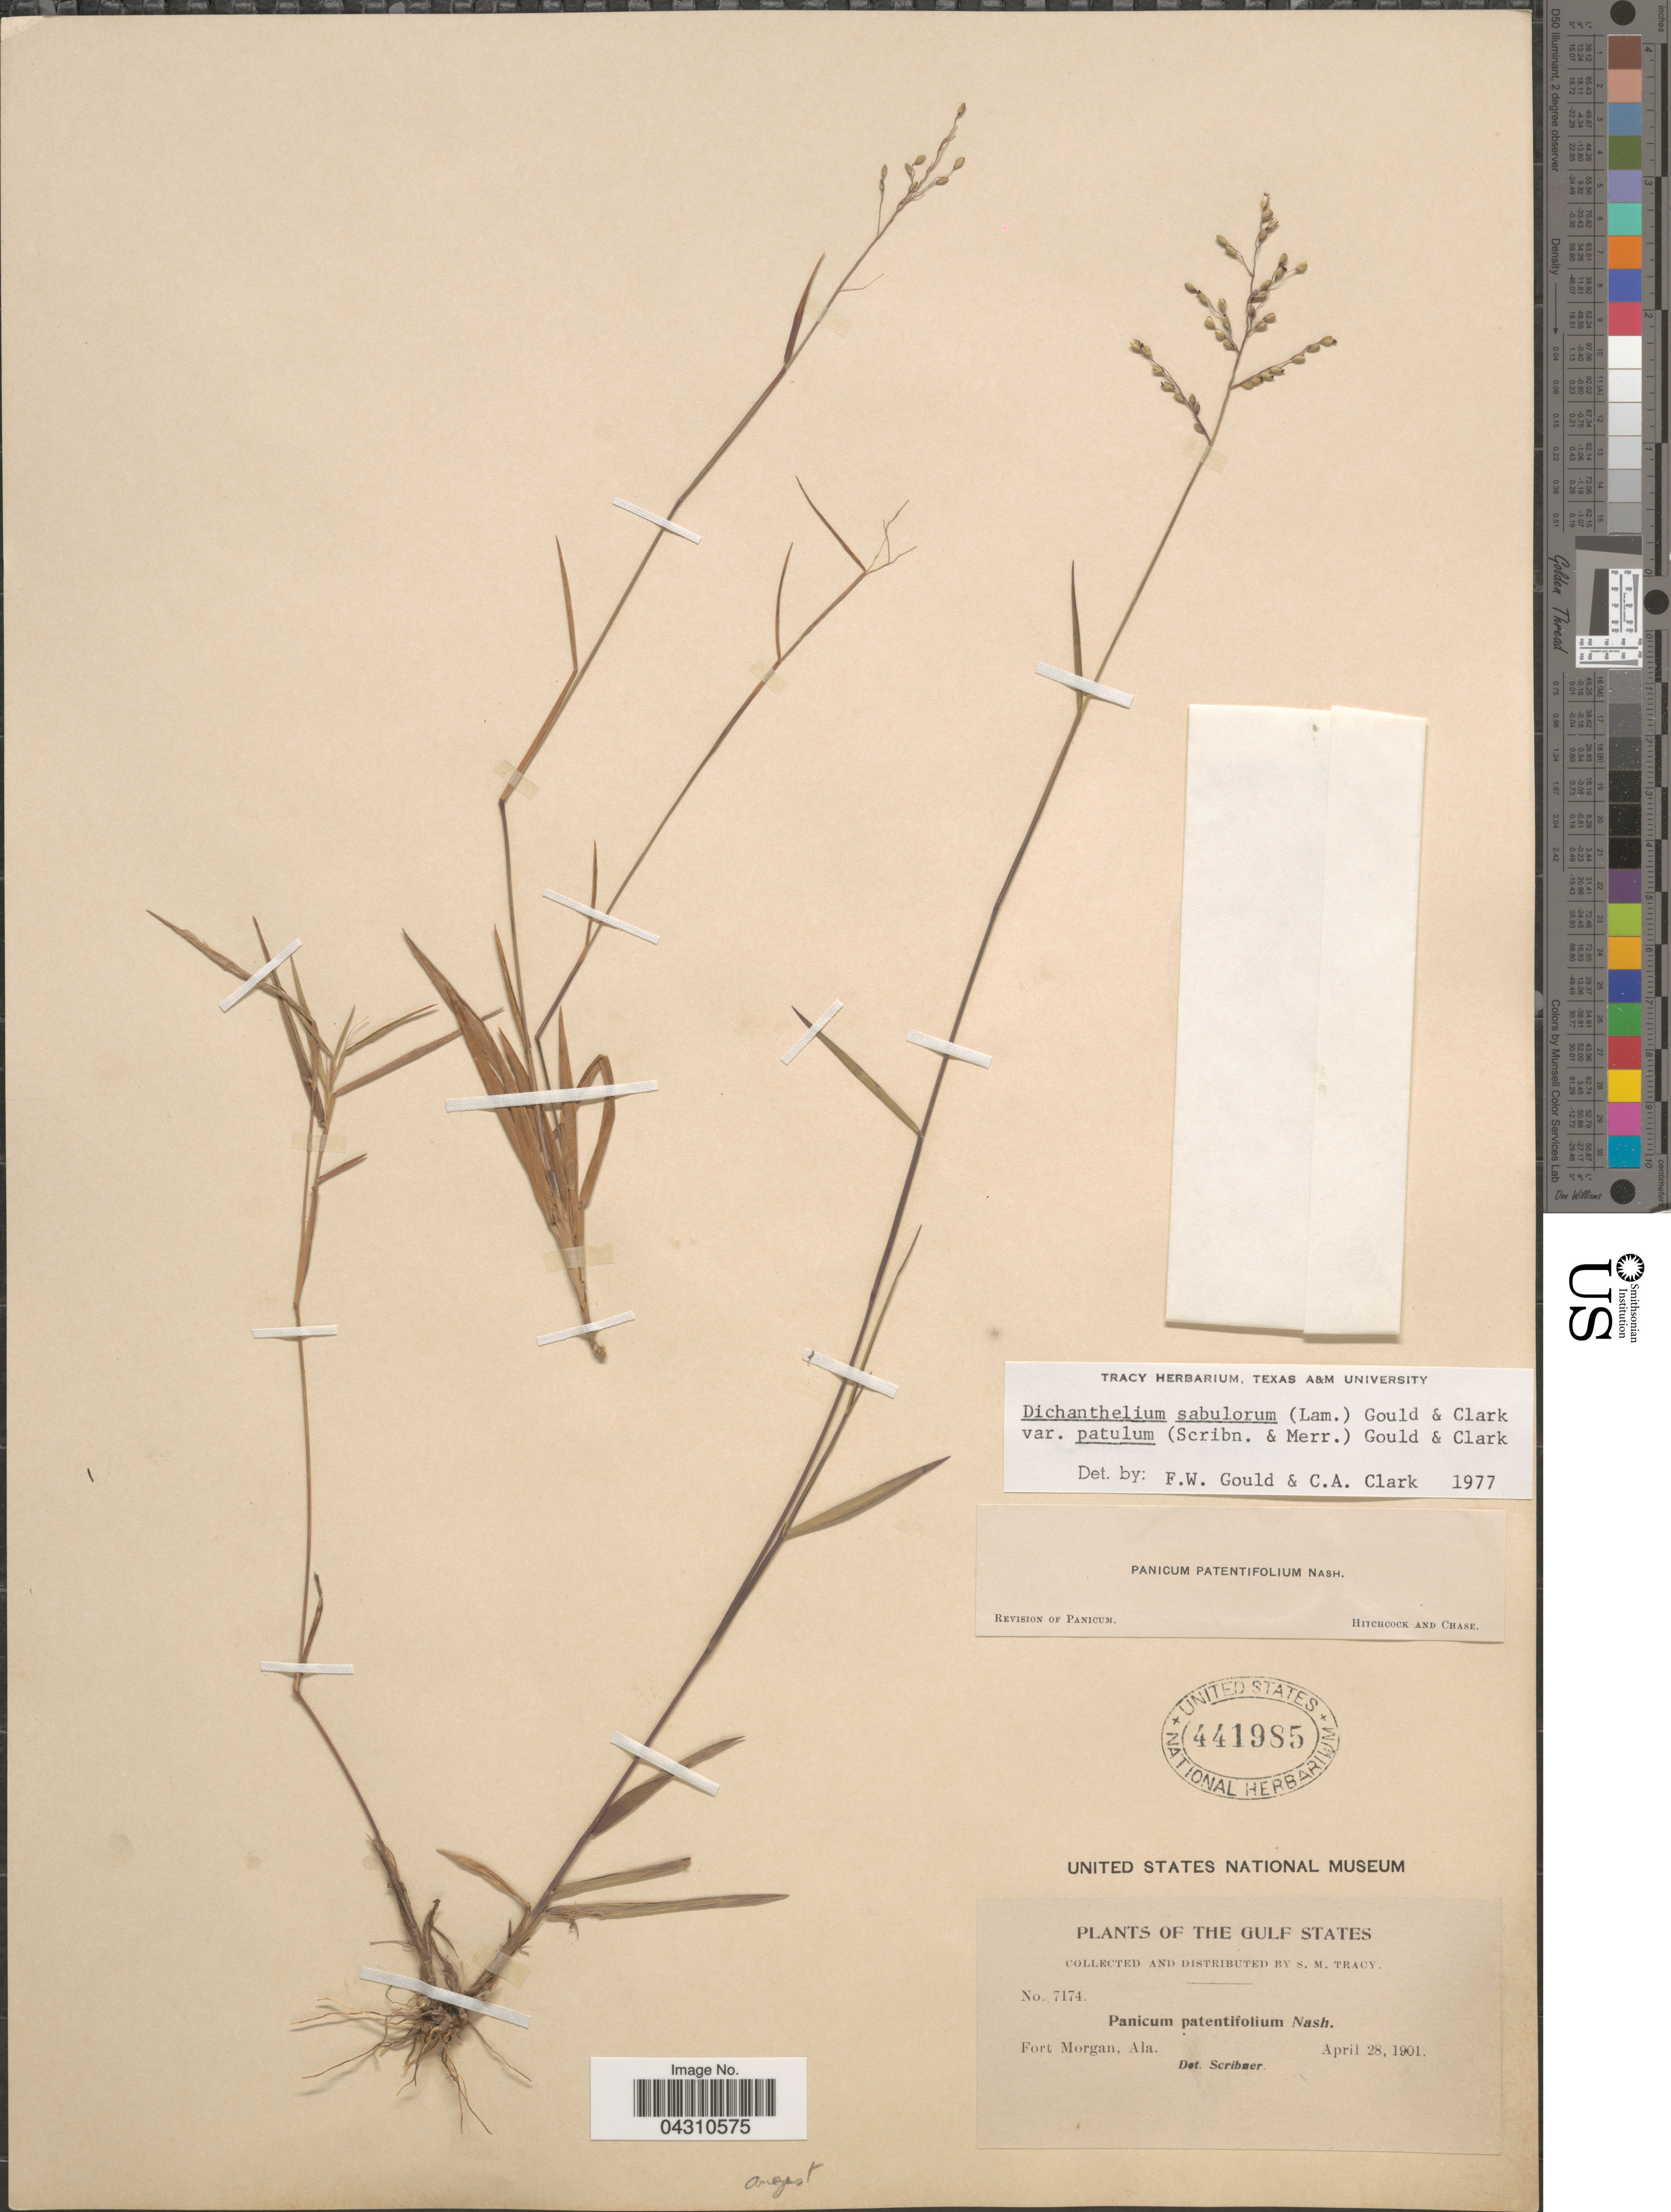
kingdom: Plantae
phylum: Tracheophyta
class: Liliopsida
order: Poales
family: Poaceae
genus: Dichanthelium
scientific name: Dichanthelium portoricense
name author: (Desv. ex Ham.) B.F. Hansen & Wunderlin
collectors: S. M. Tracy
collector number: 7174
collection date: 1901-04-28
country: United States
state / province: Alabama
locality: The Gulf States. Fort Morgan.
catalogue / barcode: US 441985